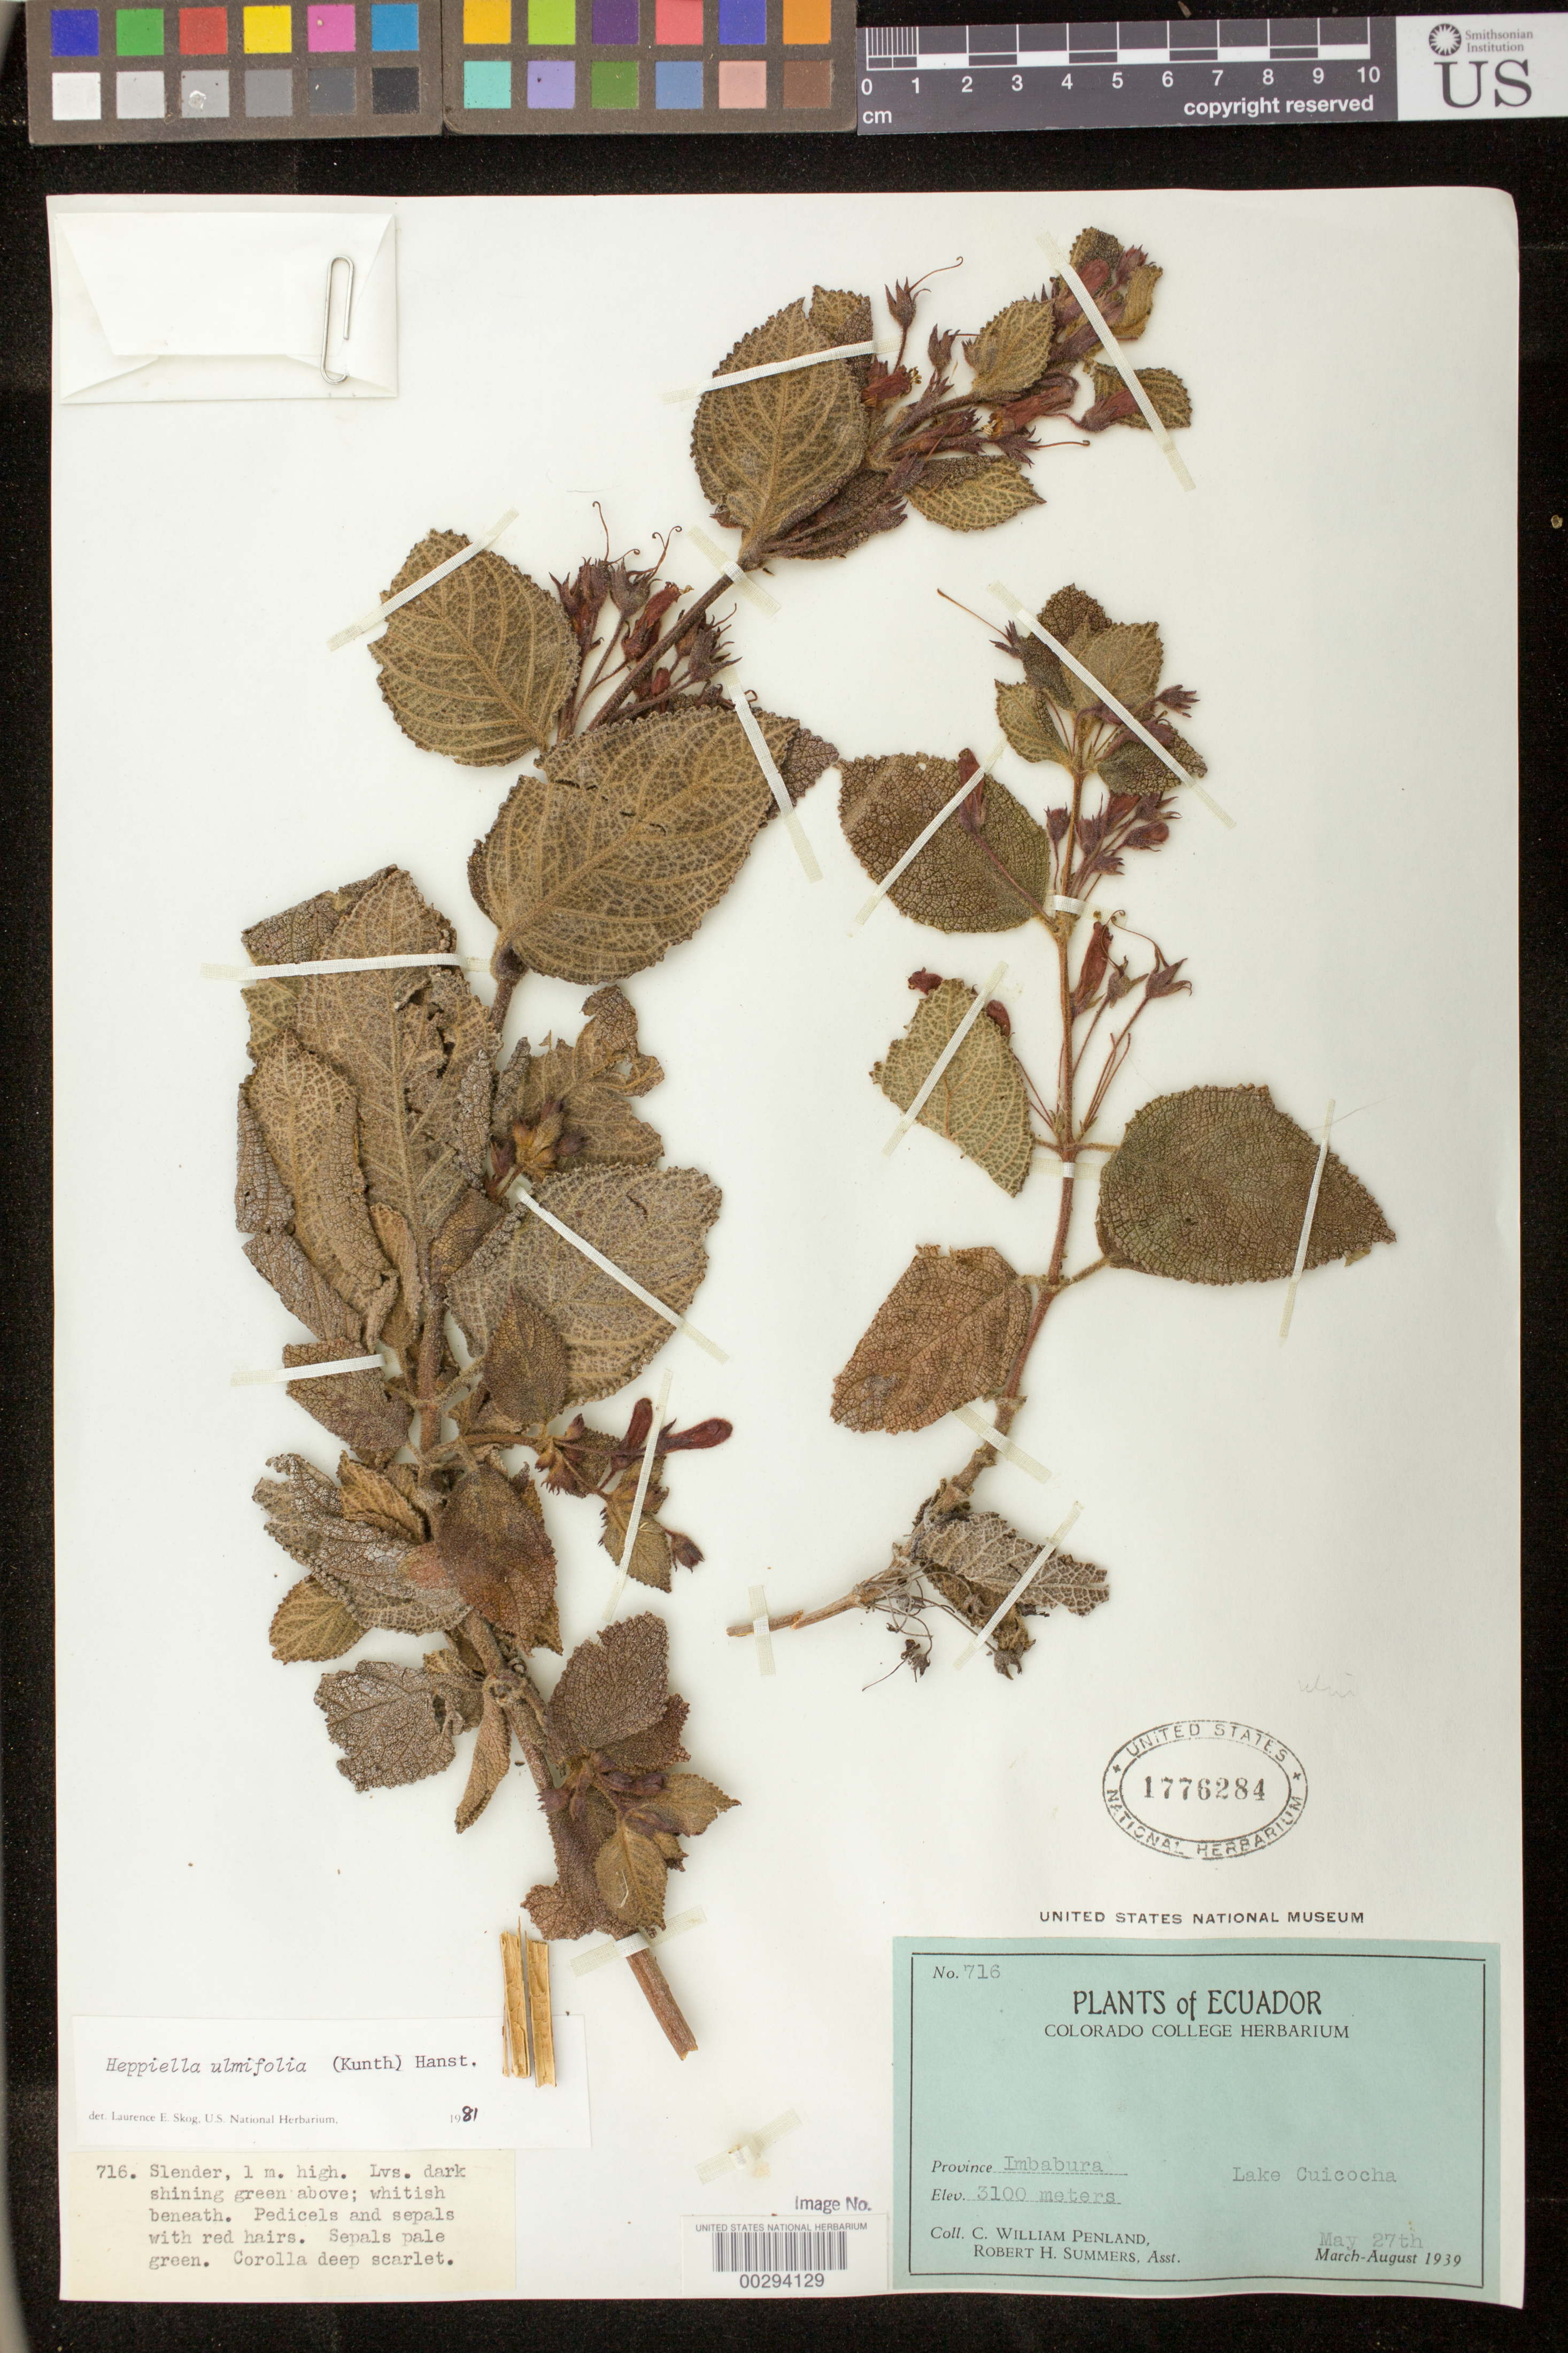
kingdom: Plantae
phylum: Tracheophyta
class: Magnoliopsida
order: Lamiales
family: Gesneriaceae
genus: Heppiella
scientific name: Heppiella ulmifolia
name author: (Kunth) Hanst.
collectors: C. W. Penland & R. Summers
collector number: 716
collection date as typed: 27 May 1939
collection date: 1939-05-27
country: Ecuador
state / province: Imbabura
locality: Lake Cuicocha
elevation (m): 3100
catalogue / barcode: US 1776284